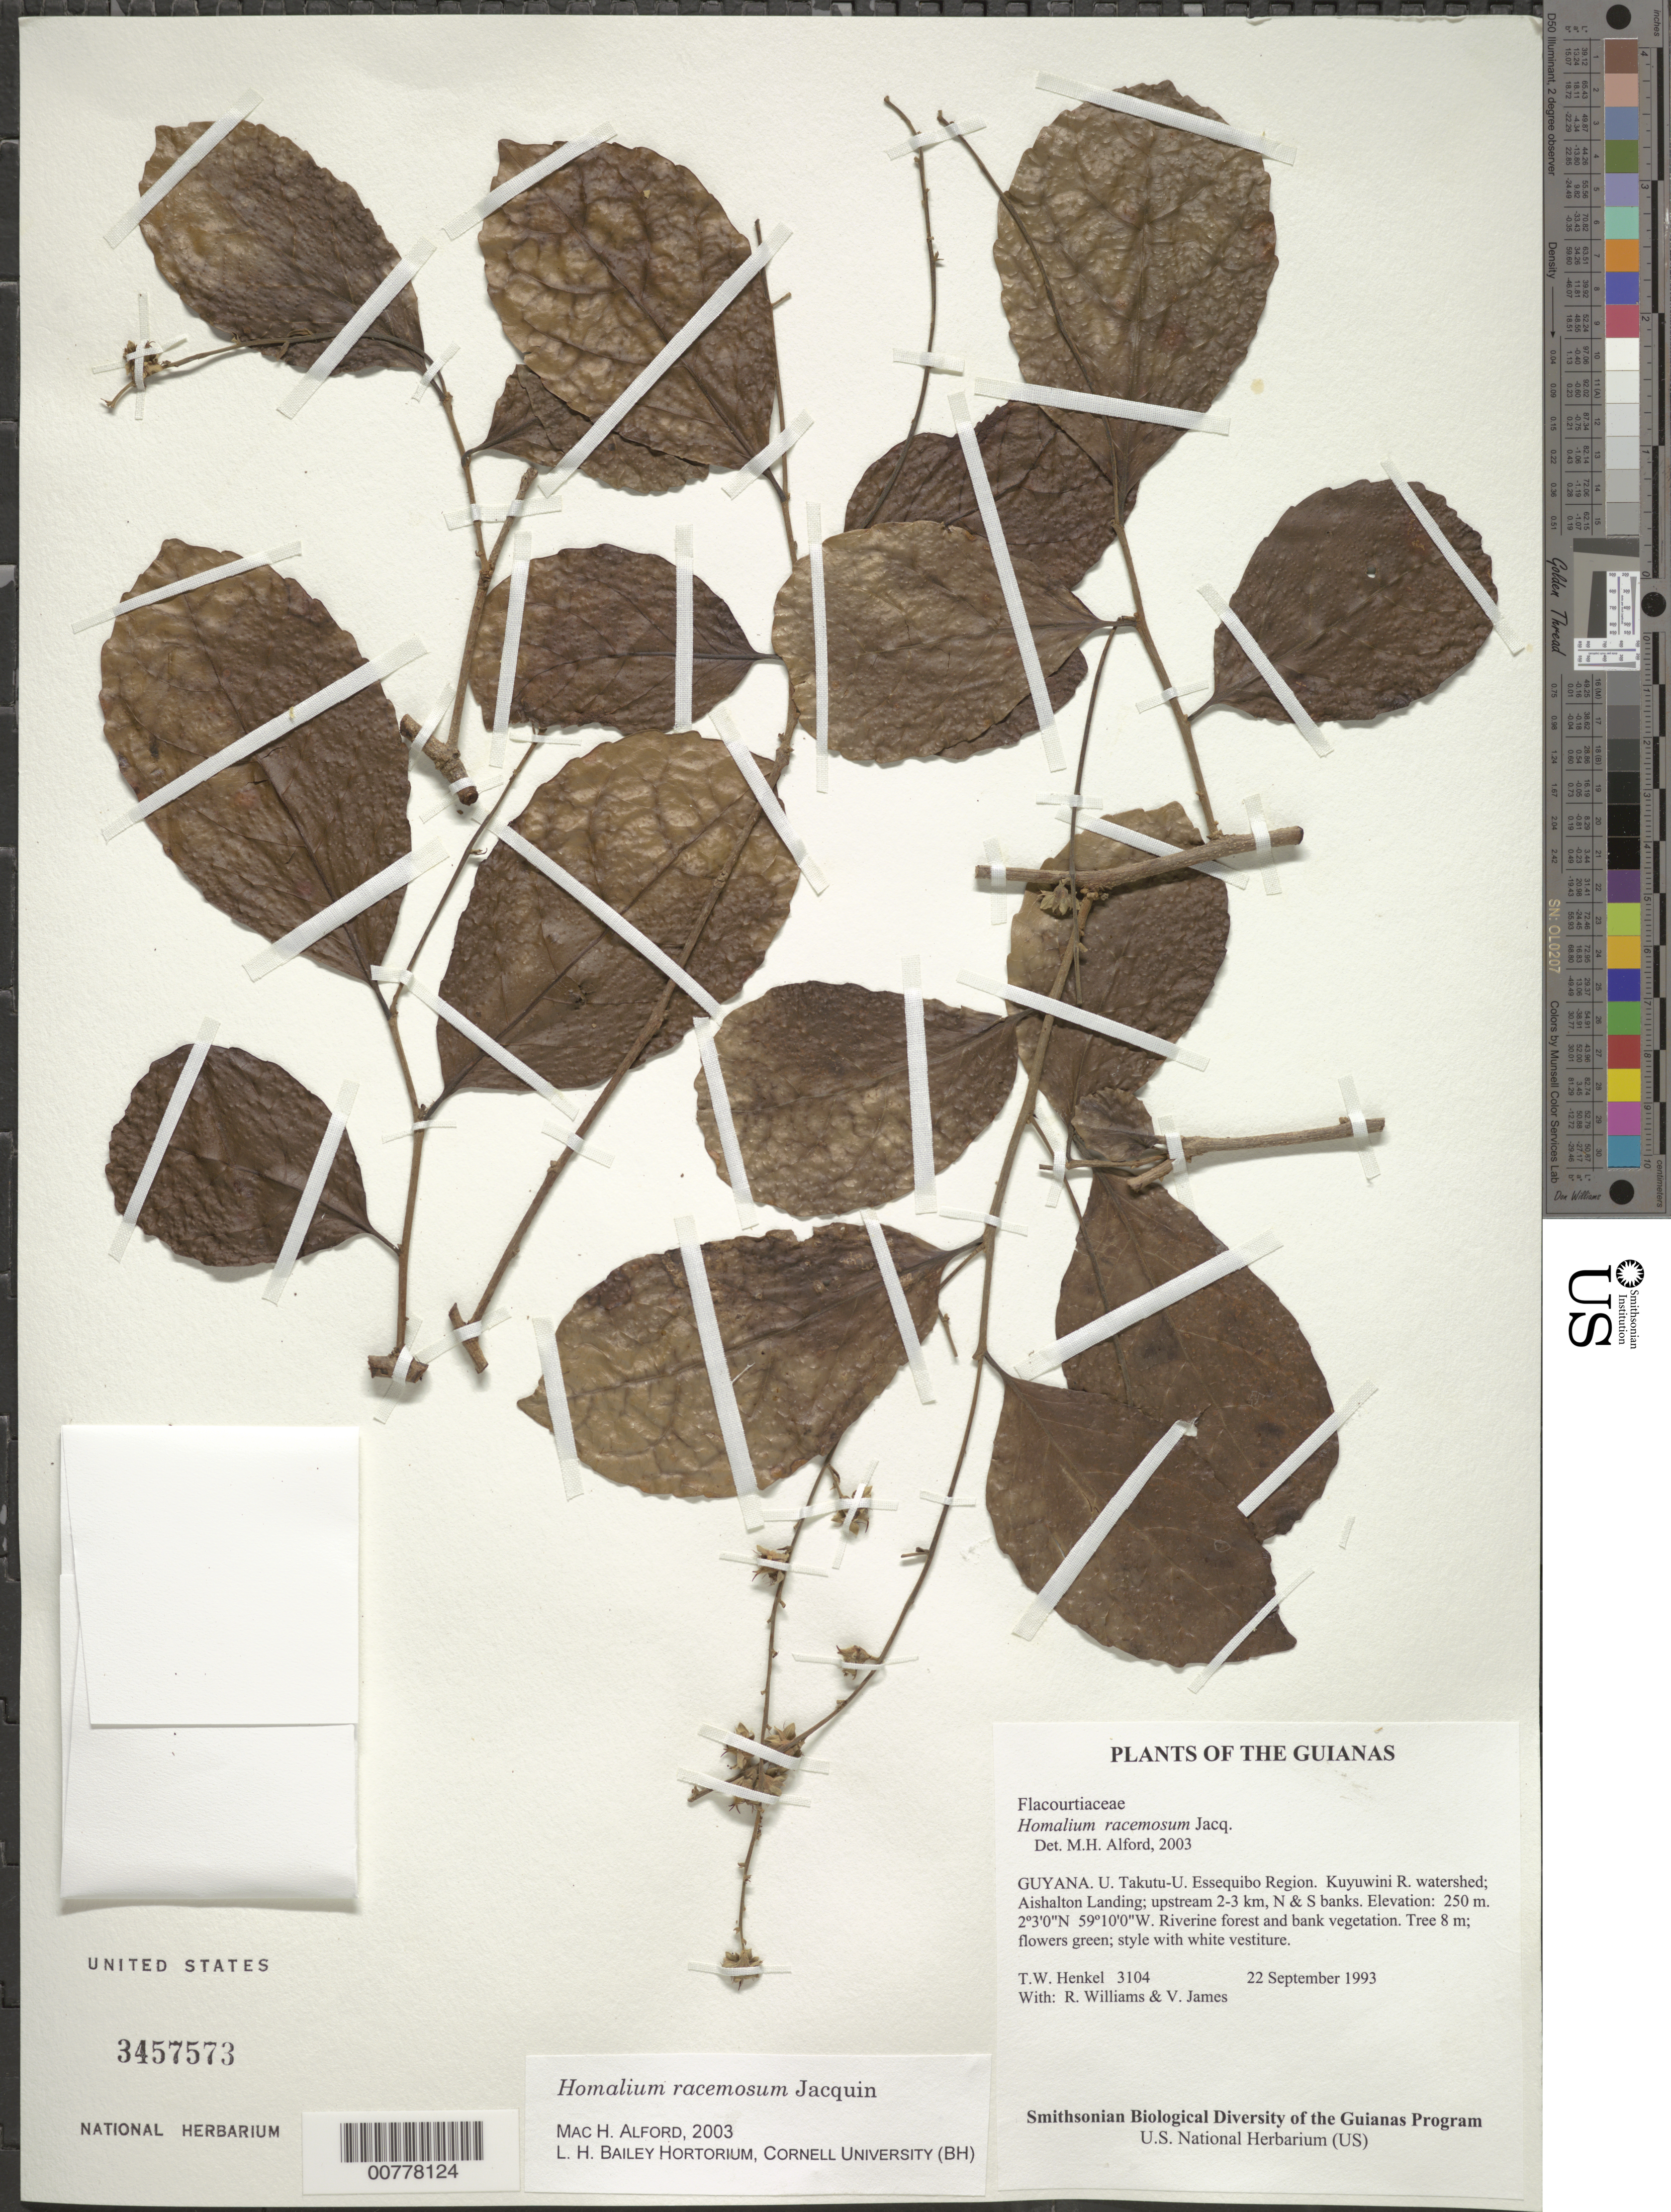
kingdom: Plantae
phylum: Tracheophyta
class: Magnoliopsida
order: Malpighiales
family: Salicaceae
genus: Homalium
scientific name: Homalium racemosum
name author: Jacq.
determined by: Alford, Mac Haverson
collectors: T. Henkel, R. Williams & V. James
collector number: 3104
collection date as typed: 22 September 1993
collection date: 1993-09-22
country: Guyana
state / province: U. Takutu-U. Essequibo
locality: Kuyuwini R. watershed; Aishalton Landing; upstream 2-3 km, N & S banks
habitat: Riverine forest and bank vegetation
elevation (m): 250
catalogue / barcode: US 3457573